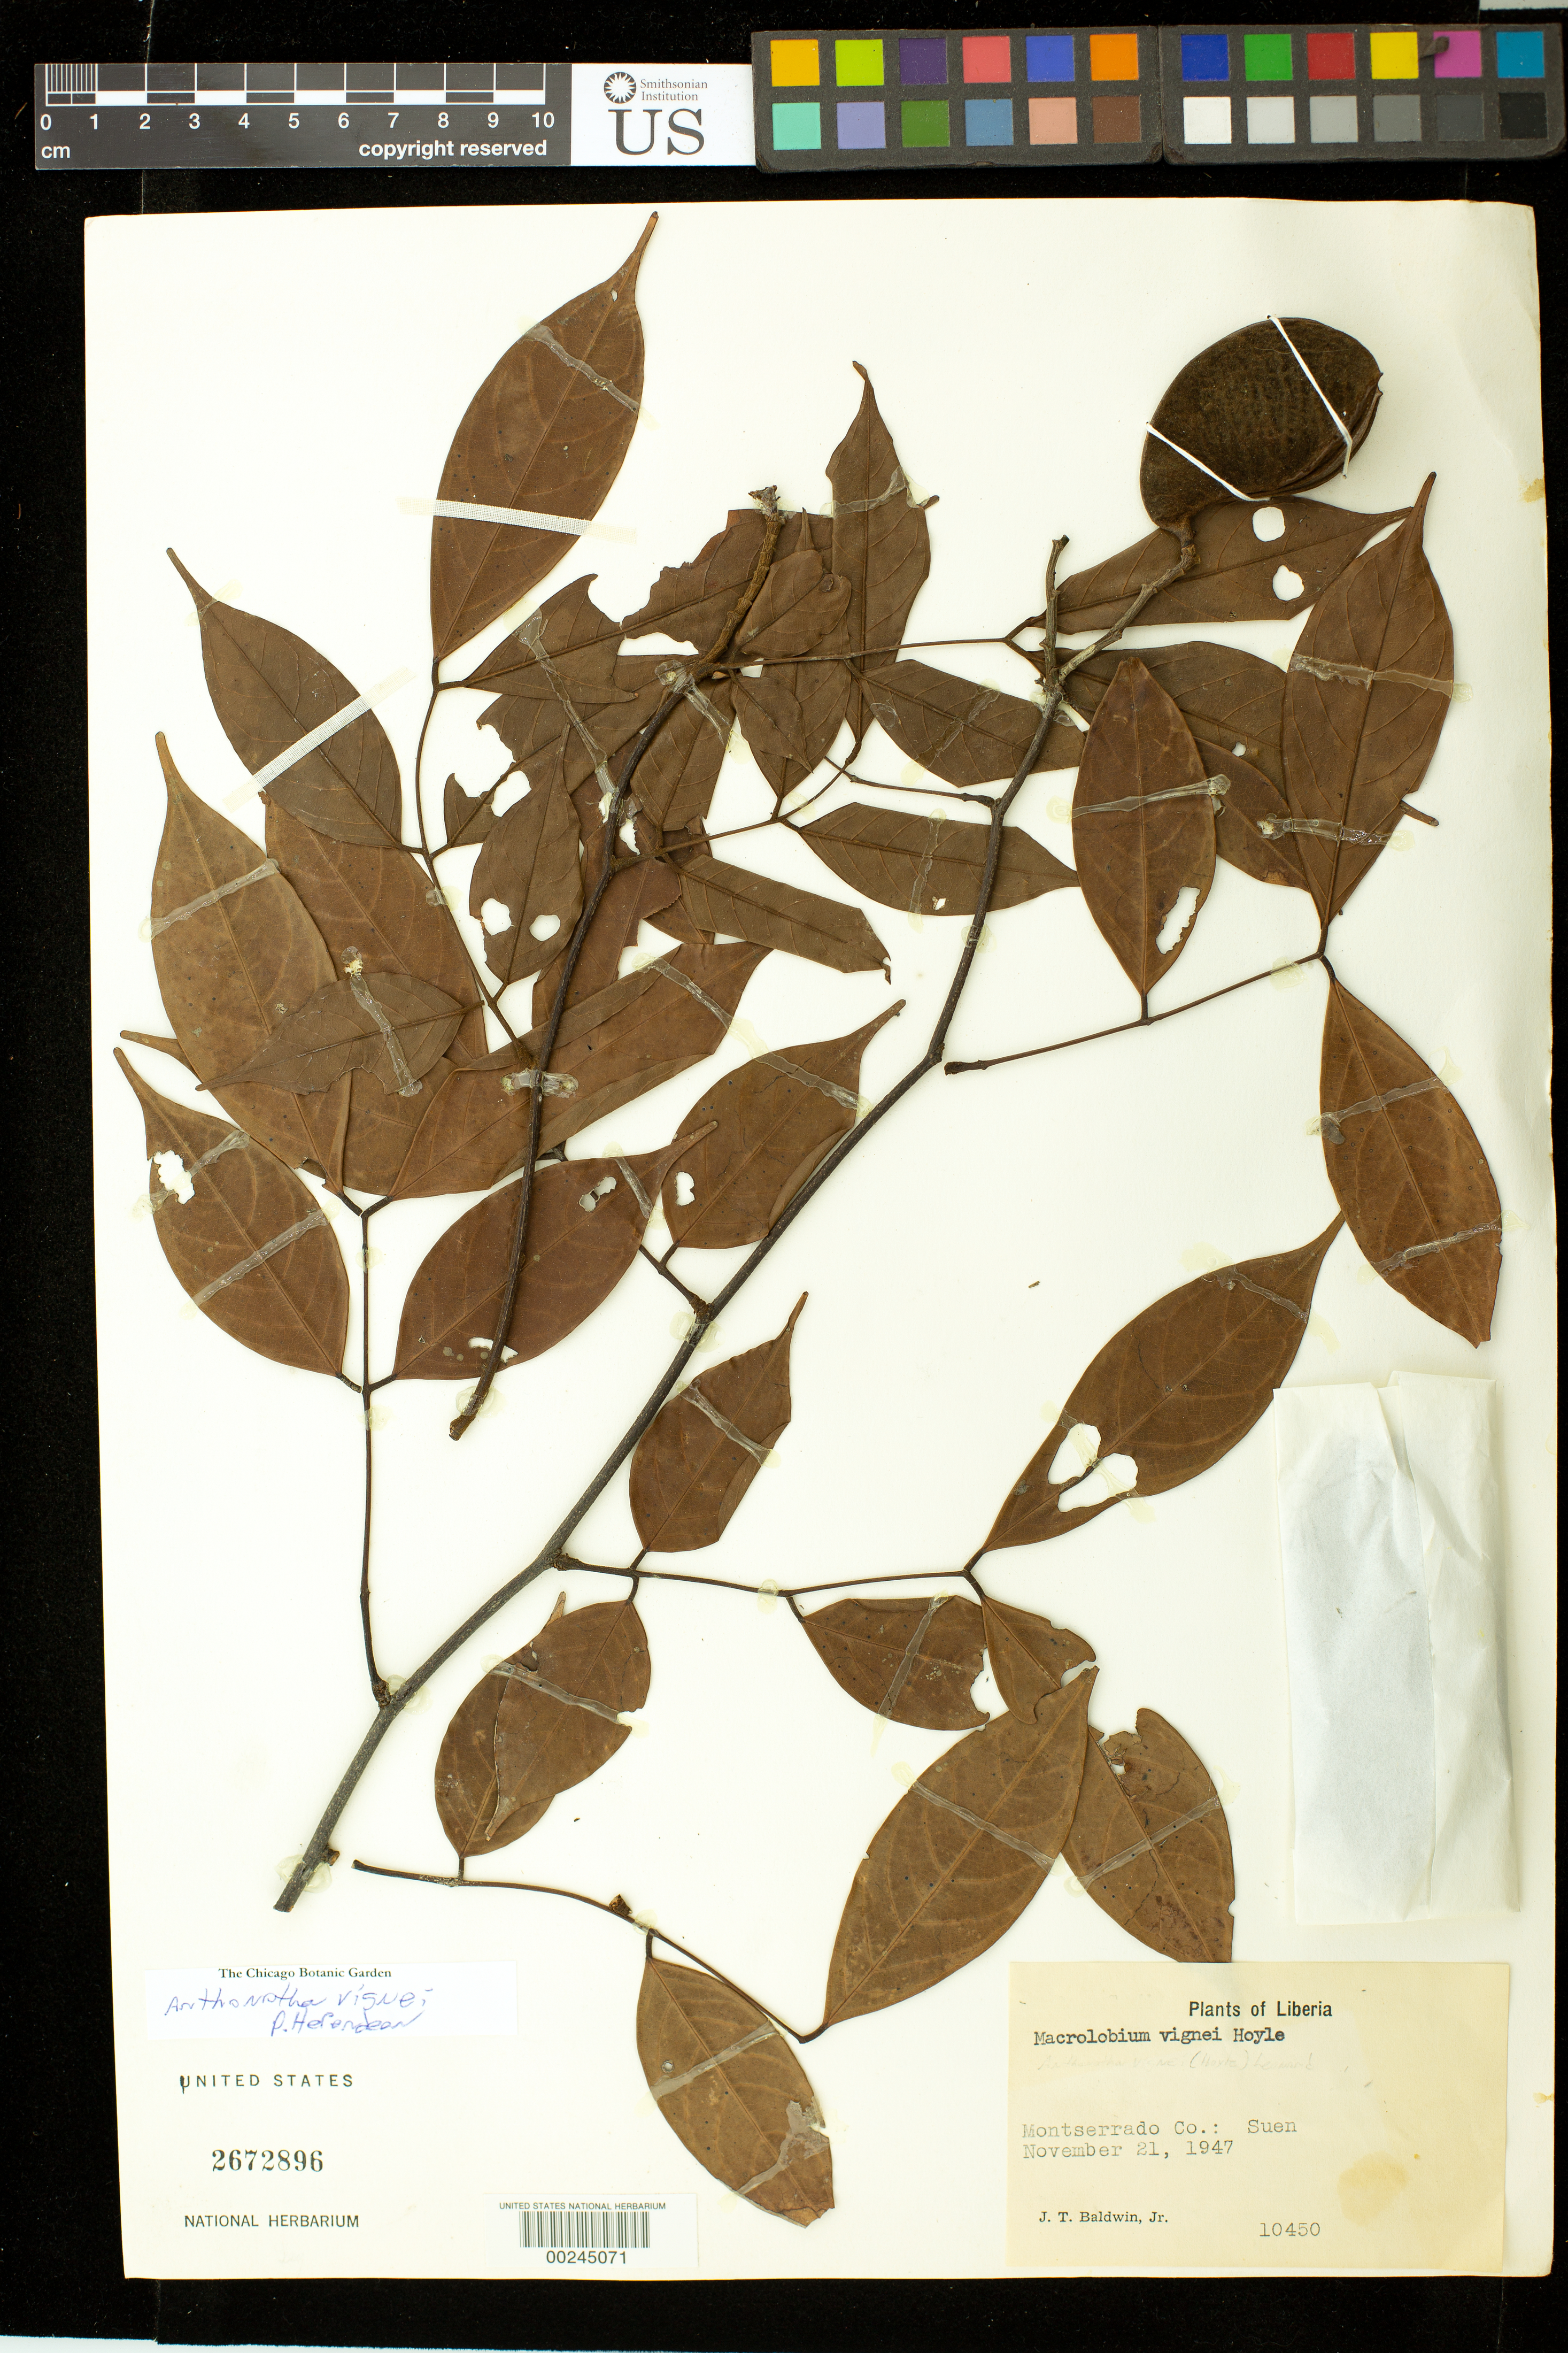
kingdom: Plantae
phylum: Tracheophyta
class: Magnoliopsida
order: Fabales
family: Fabaceae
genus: Macrolobium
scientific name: Macrolobium vignei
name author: Hoyle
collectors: J. T. Baldwin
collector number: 10450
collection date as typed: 21 Nov 1947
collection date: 1947-11-21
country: Liberia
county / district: Montserrado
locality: Suen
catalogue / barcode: US 2672896